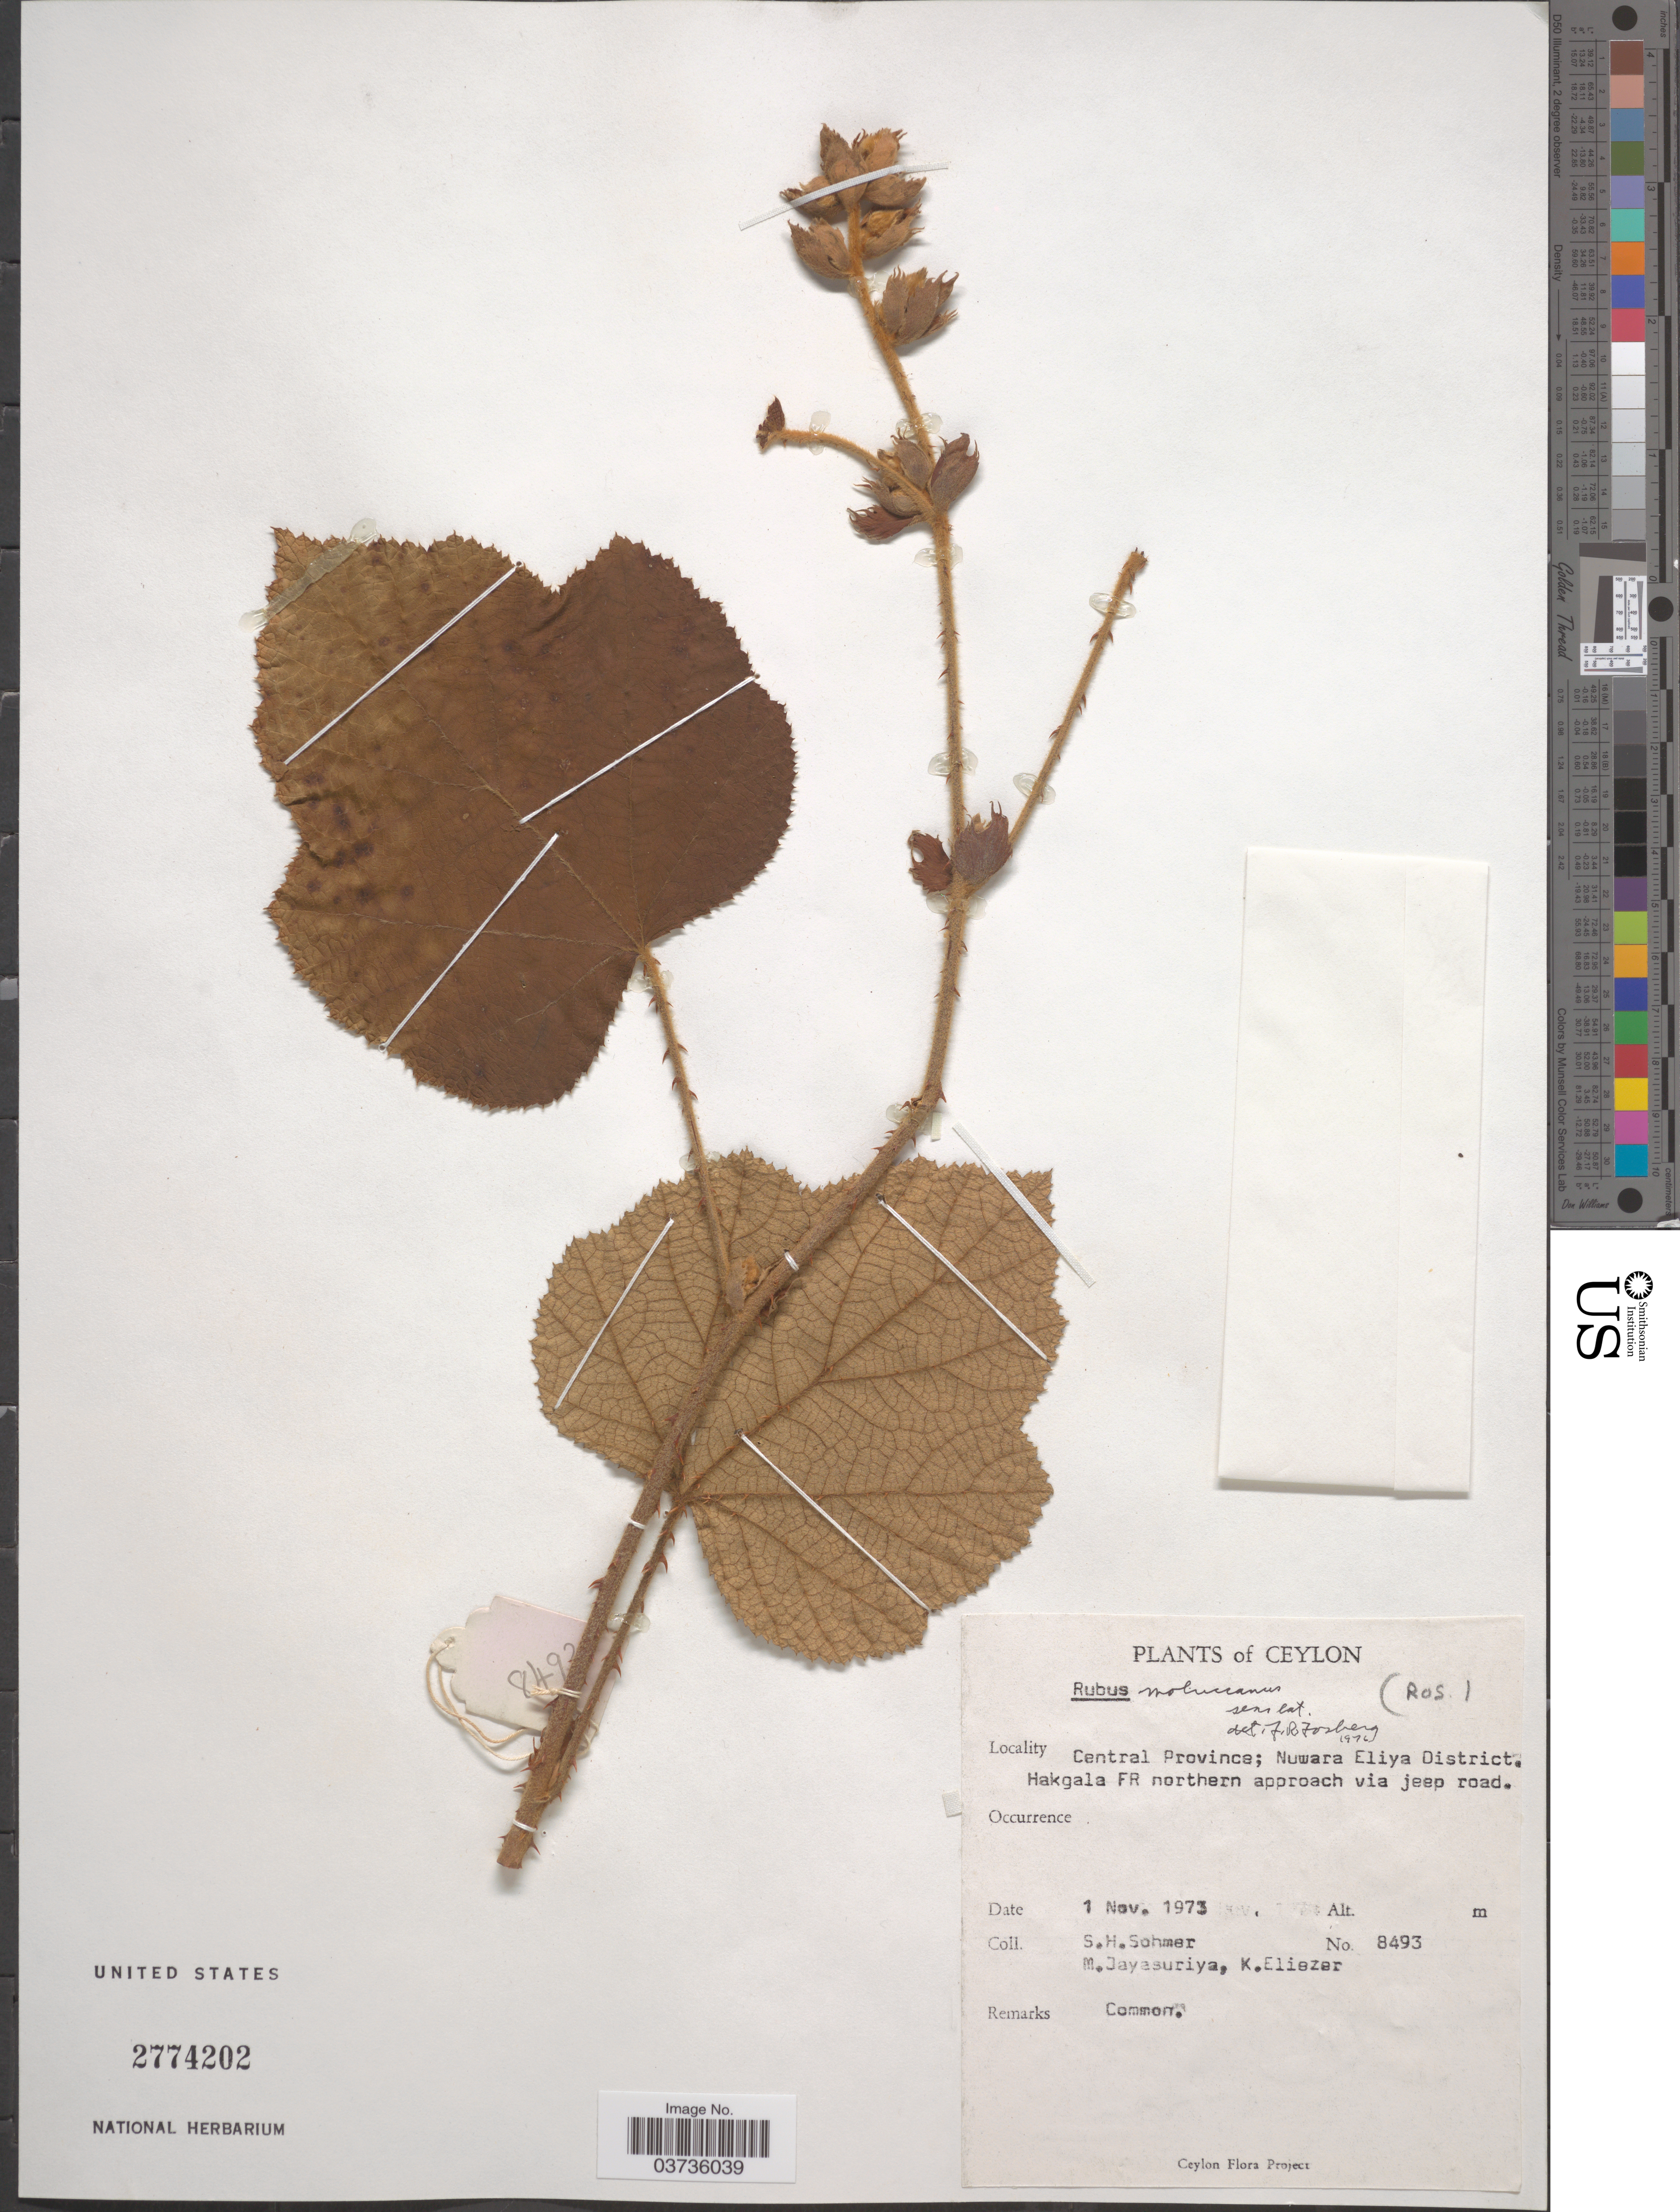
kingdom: Plantae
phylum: Tracheophyta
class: Magnoliopsida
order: Rosales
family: Rosaceae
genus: Rubus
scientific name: Rubus moluccanus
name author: L.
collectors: S. H. Sohmer, M. Jayasuriya & K. Eliezer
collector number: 8493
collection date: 1973-11-01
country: Sri Lanka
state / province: Central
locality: Ceylon. Nuwara Eliya District, Hakgala FR, Northern approach via jeep road.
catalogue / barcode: US 2774202